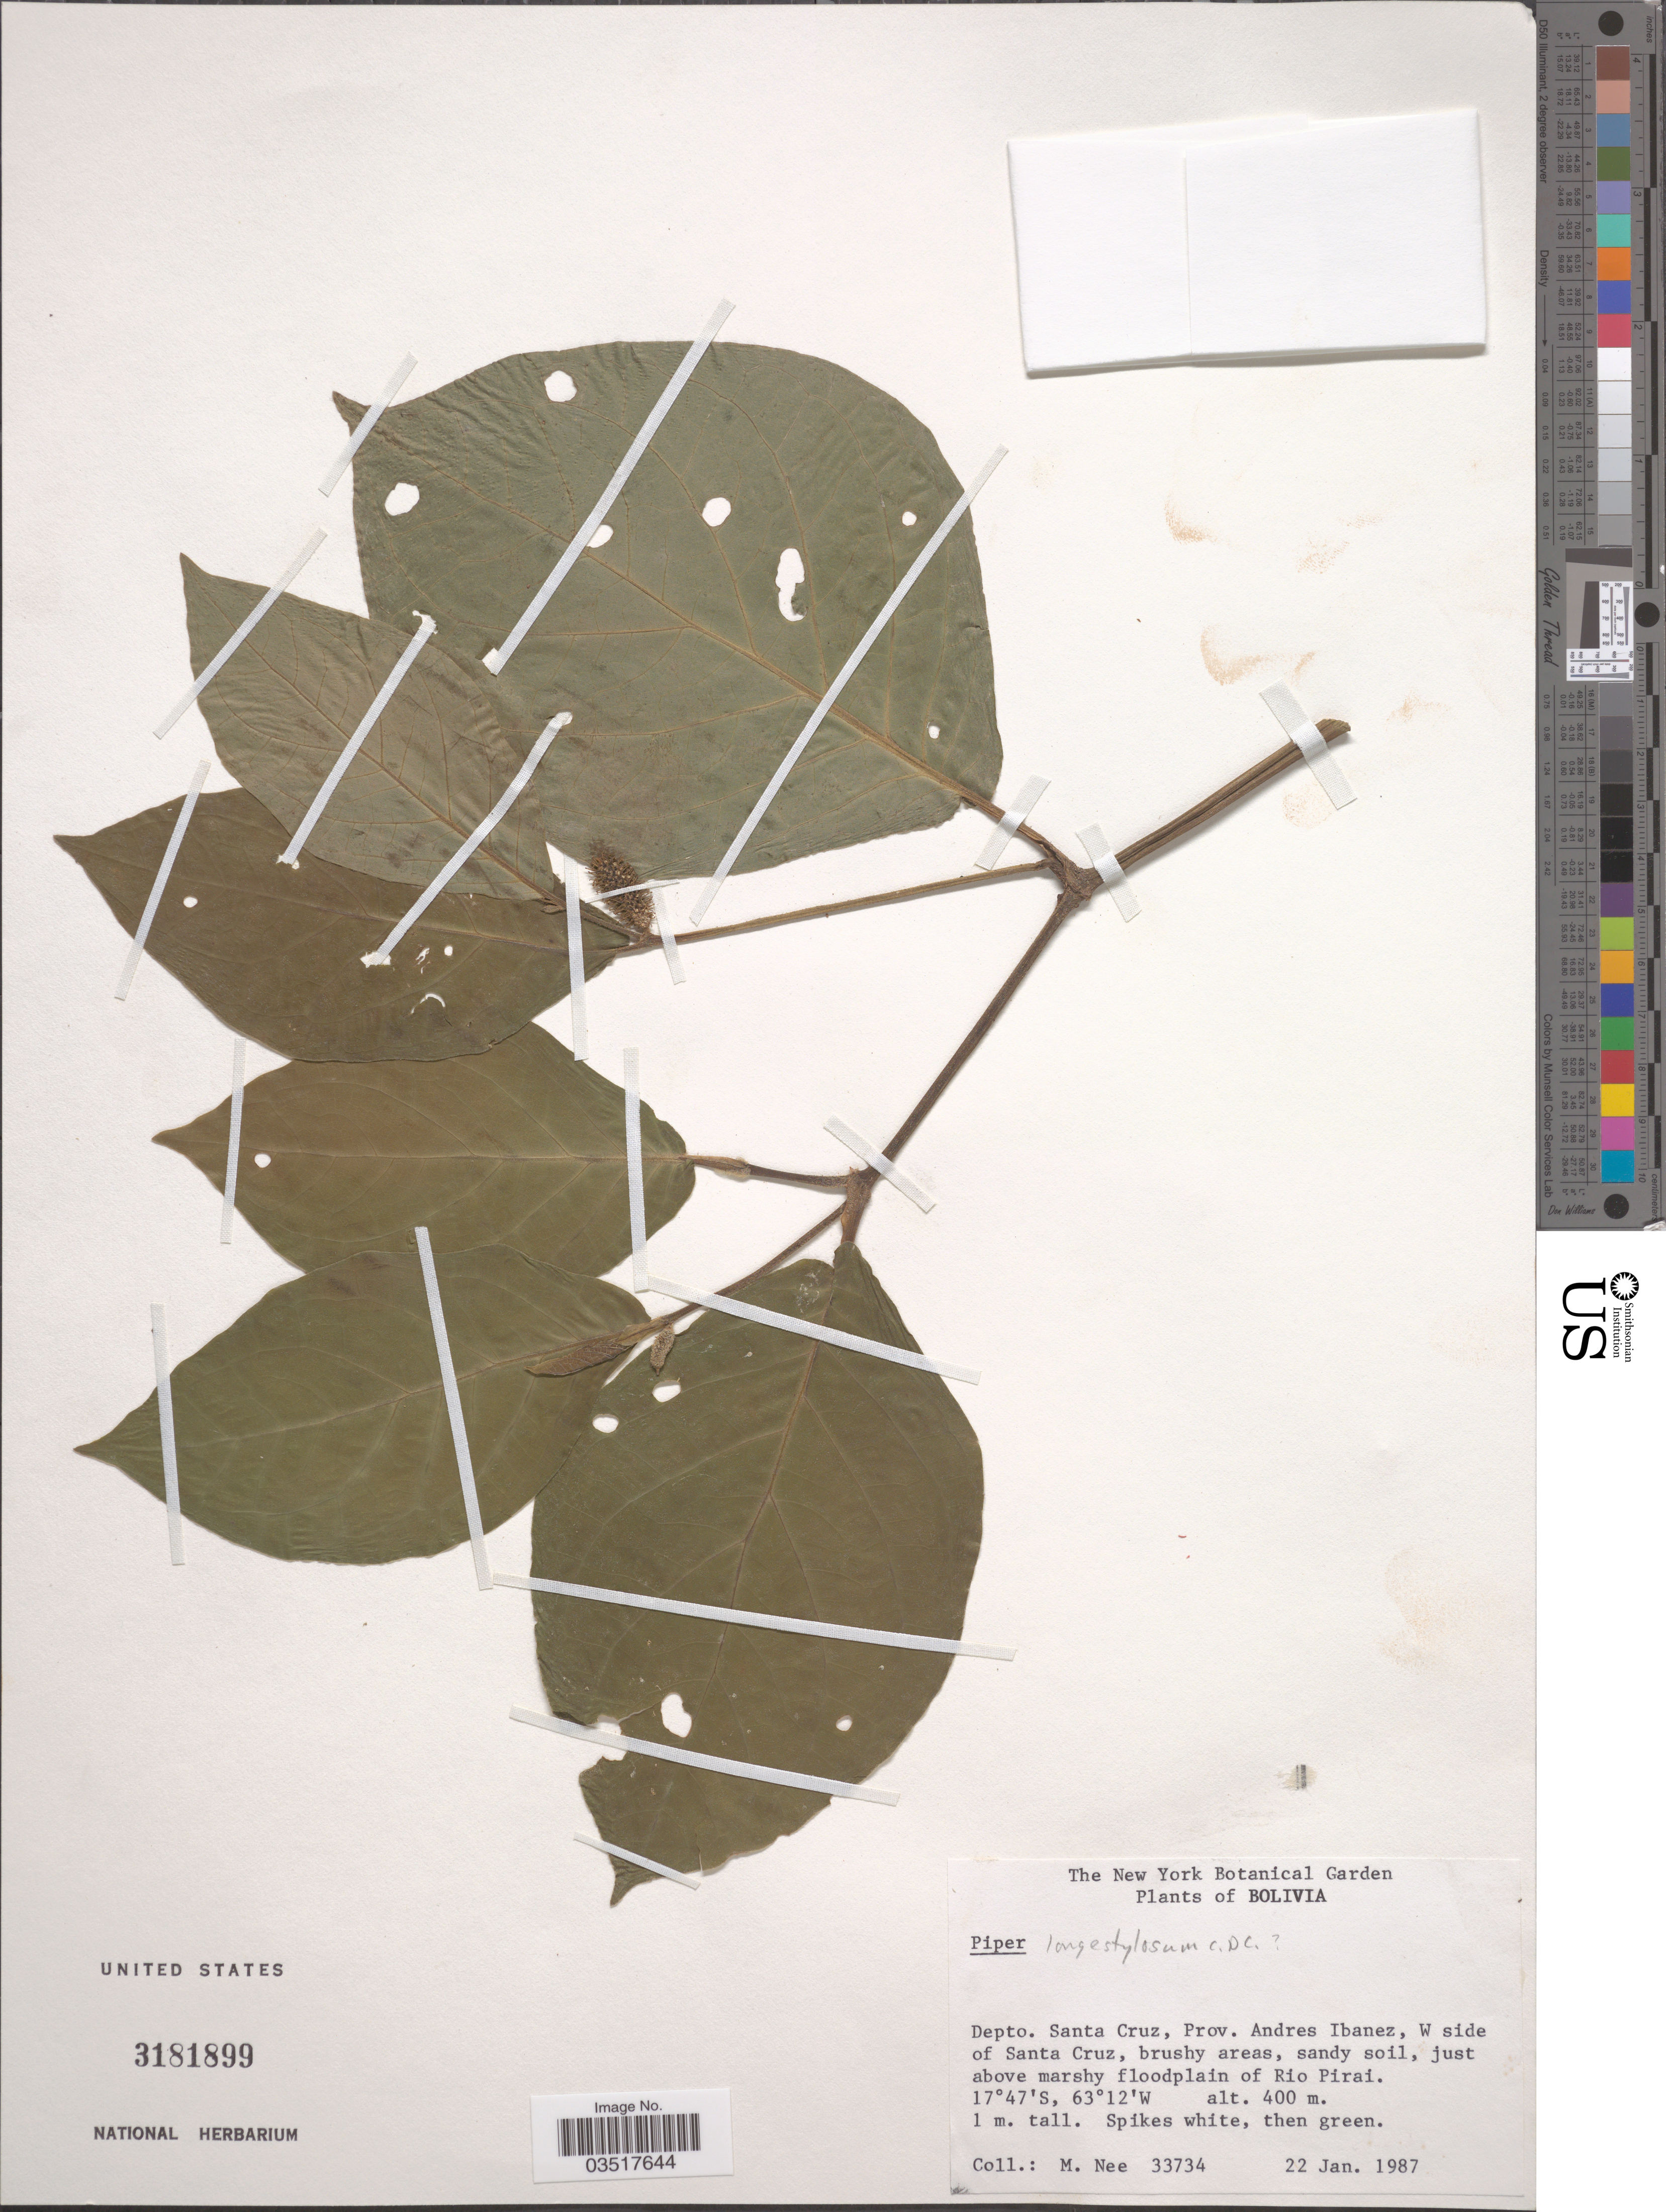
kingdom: Plantae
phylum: Tracheophyta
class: Magnoliopsida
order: Piperales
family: Piperaceae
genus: Piper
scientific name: Piper longistylosum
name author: DC.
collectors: M. Nee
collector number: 33734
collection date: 1987-01-22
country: Bolivia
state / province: Santa Cruz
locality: Depto. Santa Cruz, Prov. Andres Ibanez, W side of Santa Cruz, just above marshy floodplain of Rio Pirai.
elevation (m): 400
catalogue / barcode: US 3181899